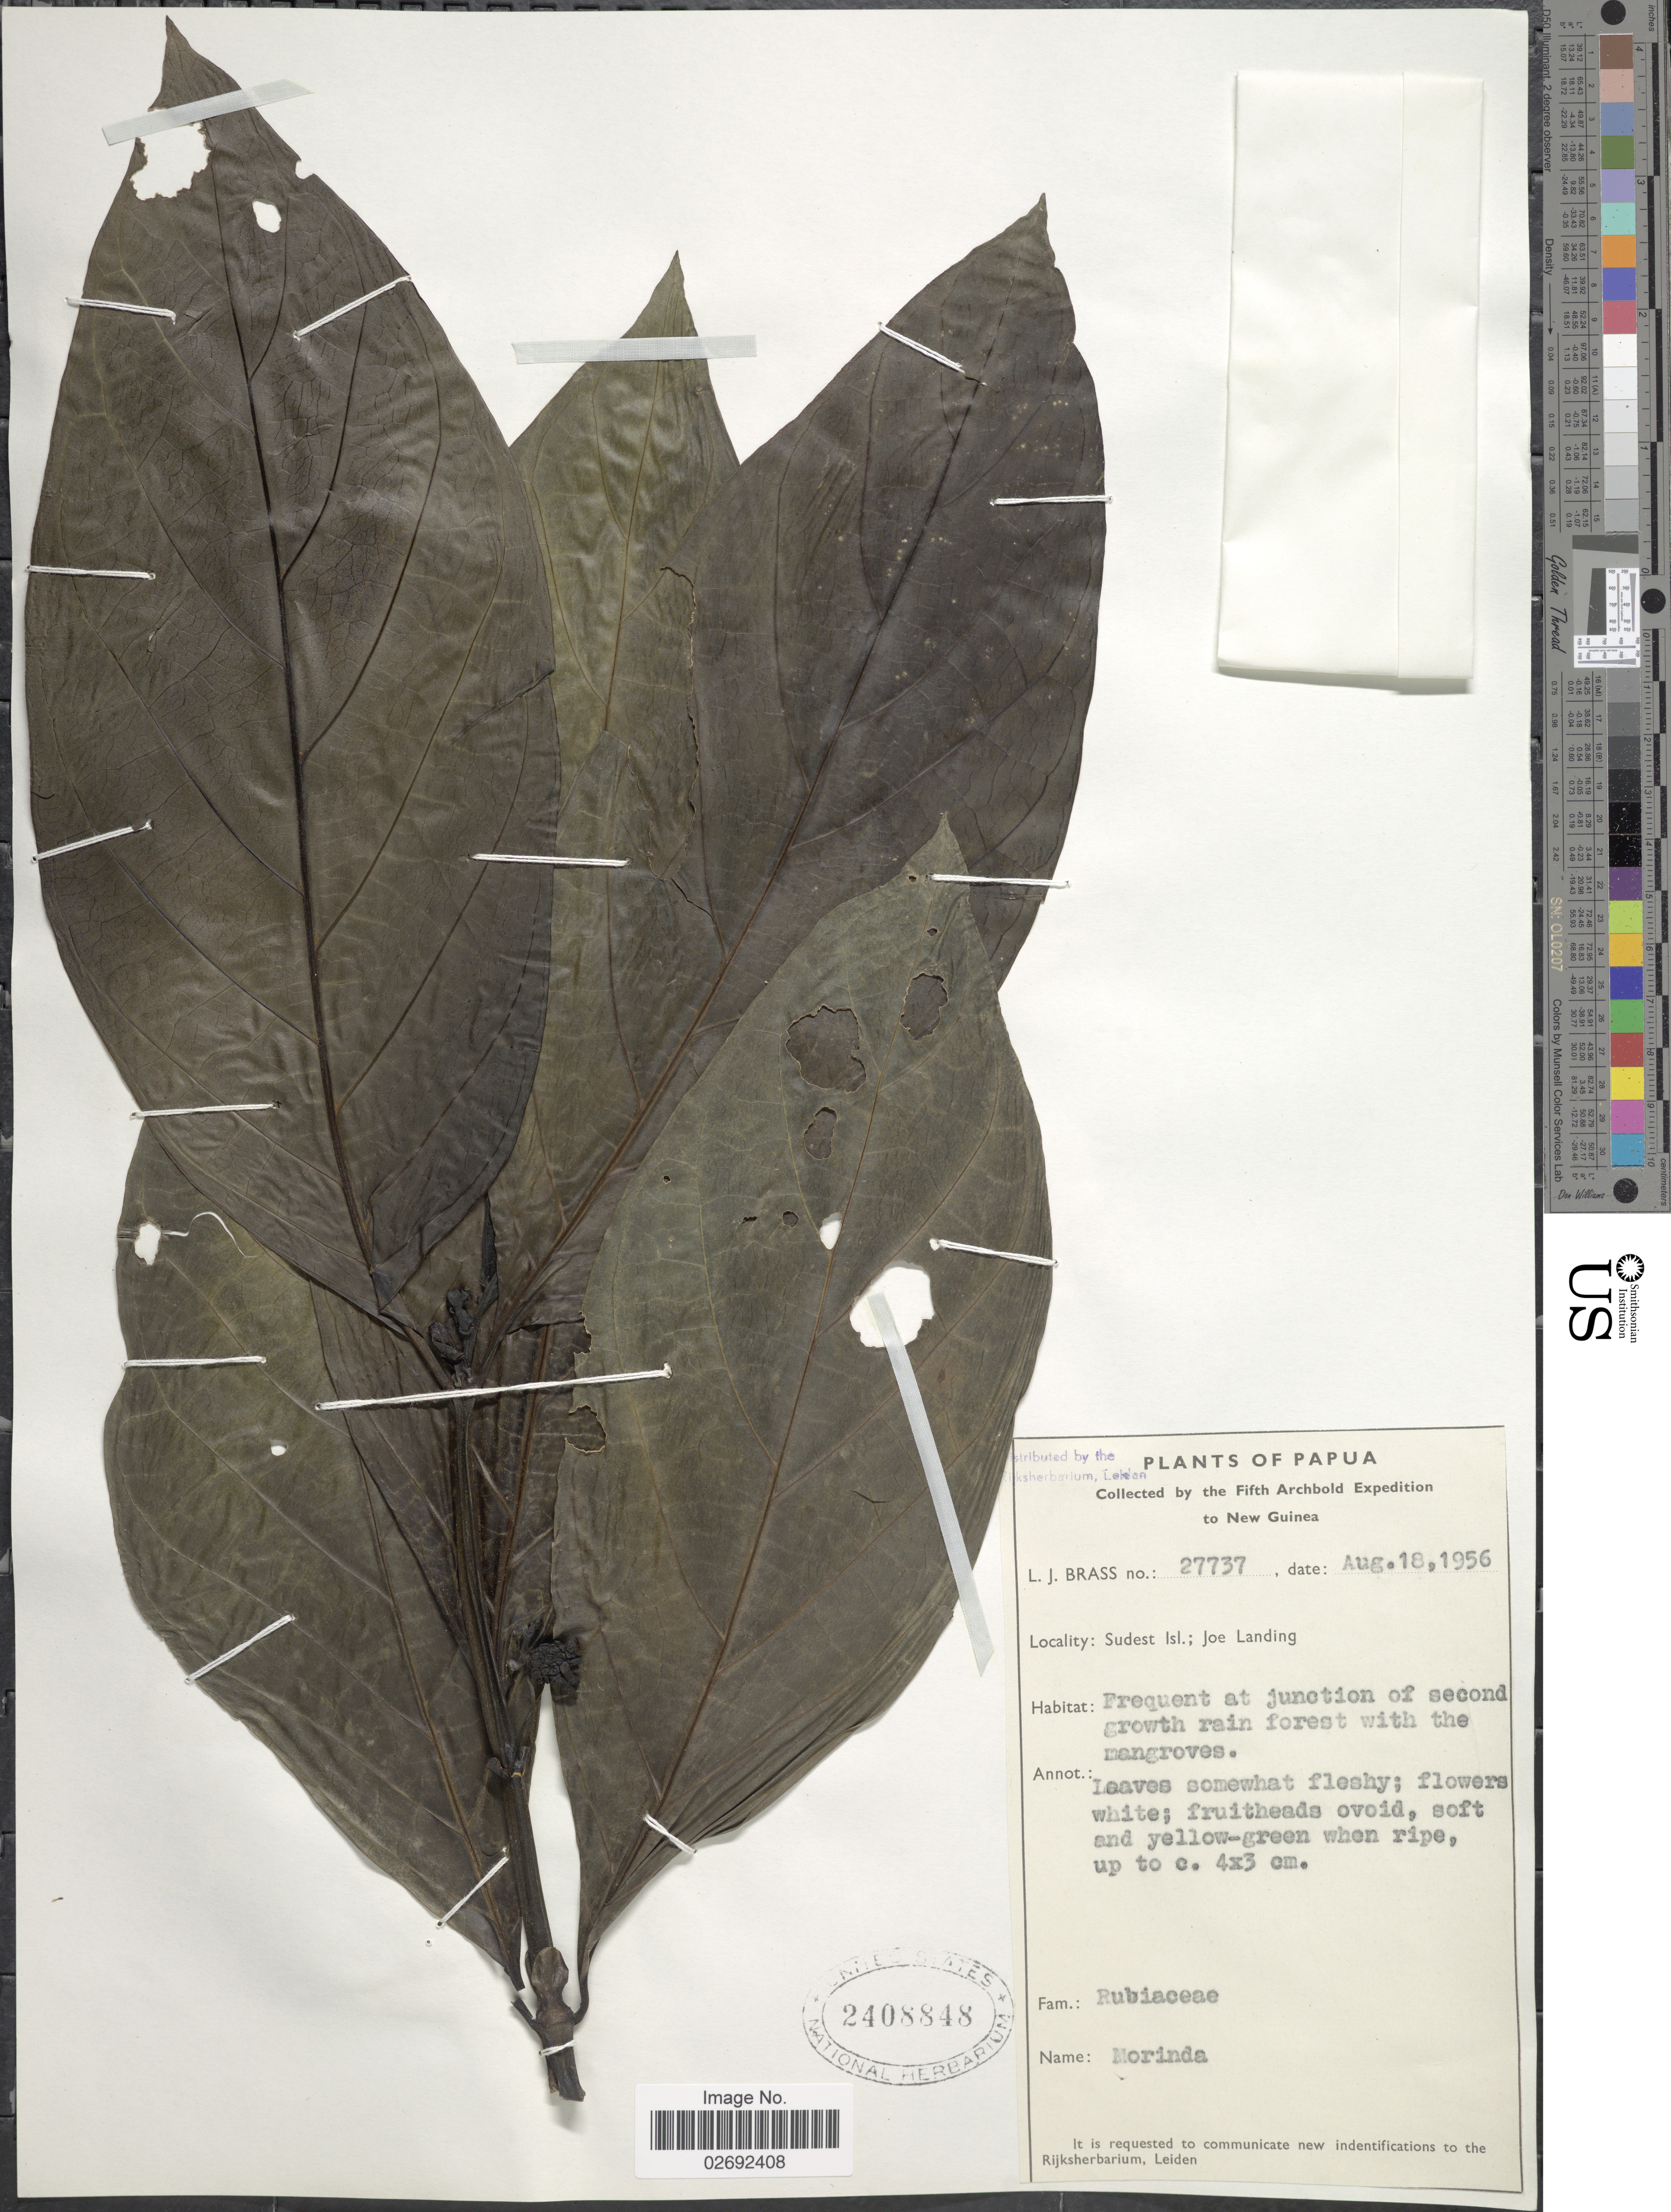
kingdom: Plantae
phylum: Tracheophyta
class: Magnoliopsida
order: Gentianales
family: Rubiaceae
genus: Morinda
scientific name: Morinda sp.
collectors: L. J. Brass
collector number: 27737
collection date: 1956-08-18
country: Papua New Guinea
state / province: Milne Bay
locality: Papua. Sudest Isl.; Joe Landing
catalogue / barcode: US 2408848